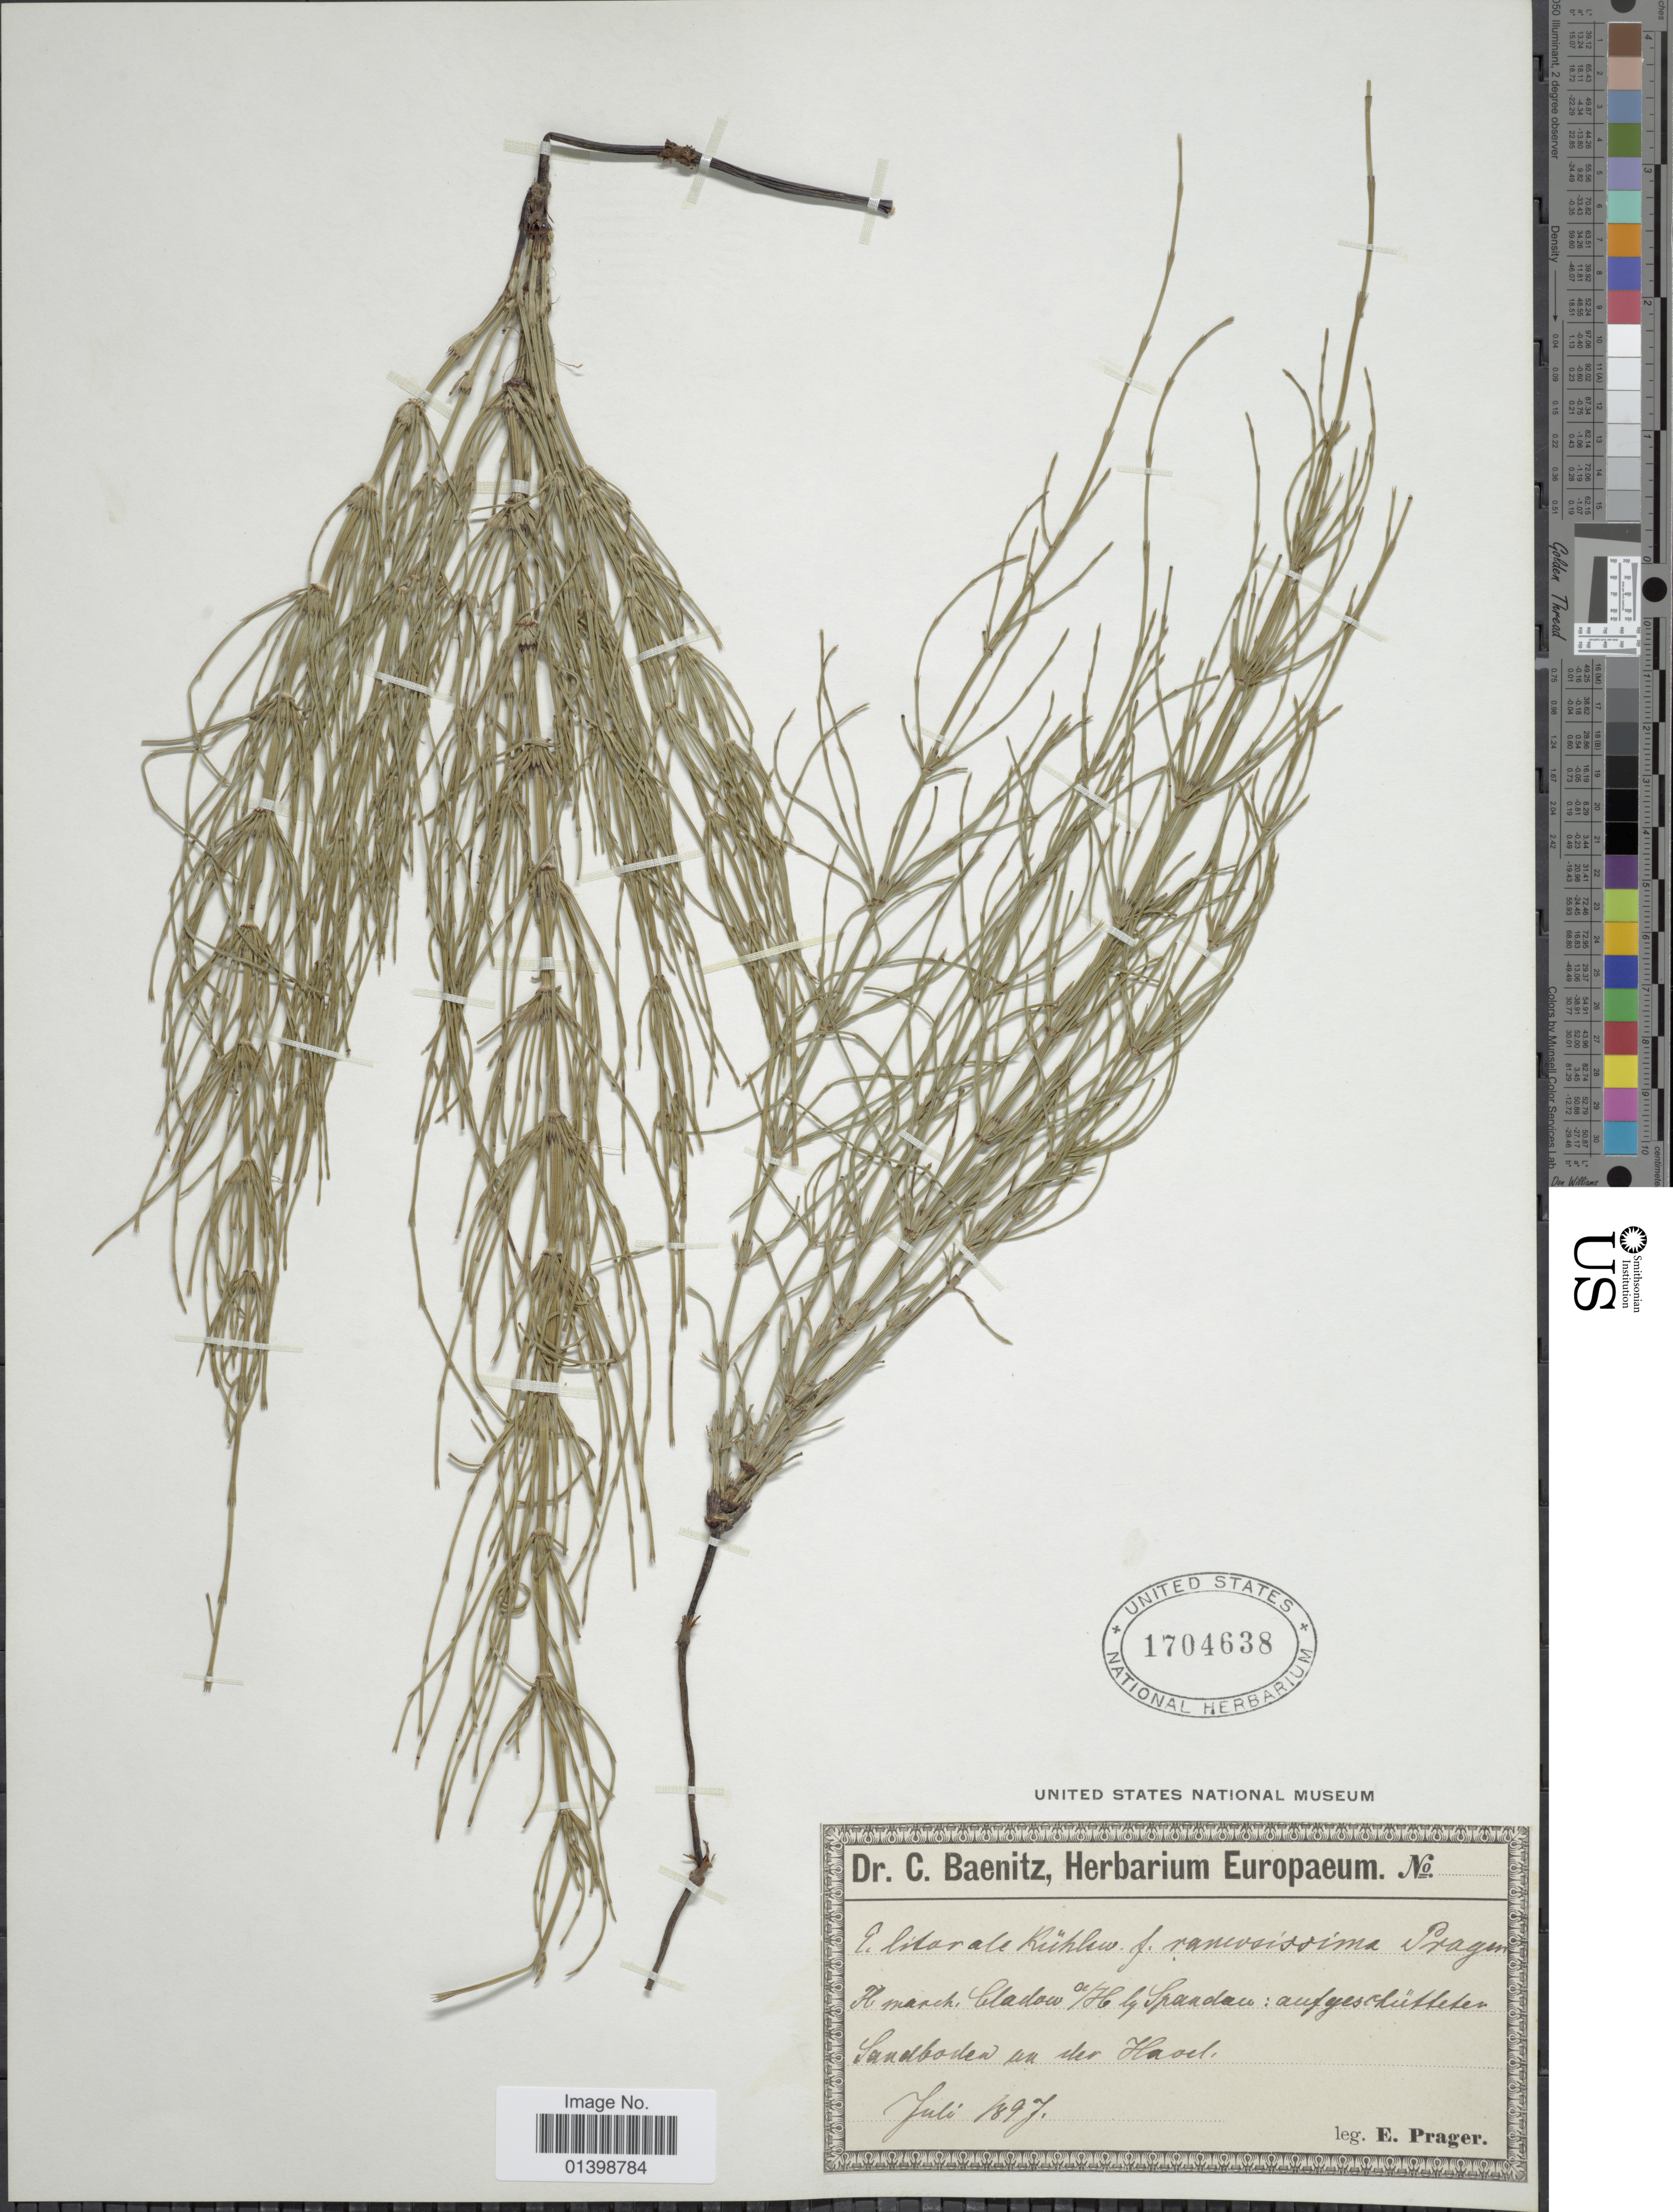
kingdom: Plantae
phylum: Tracheophyta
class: Polypodiopsida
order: Equisetales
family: Equisetaceae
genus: Equisetum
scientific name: Equisetum x litorale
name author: Kuhlw.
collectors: E. Prager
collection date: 1897-07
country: Germany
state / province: Berlin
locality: March. bladow a/h Spandan: auf geschütten Sandboden an der Havel [interpreted]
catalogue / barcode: US 1704638